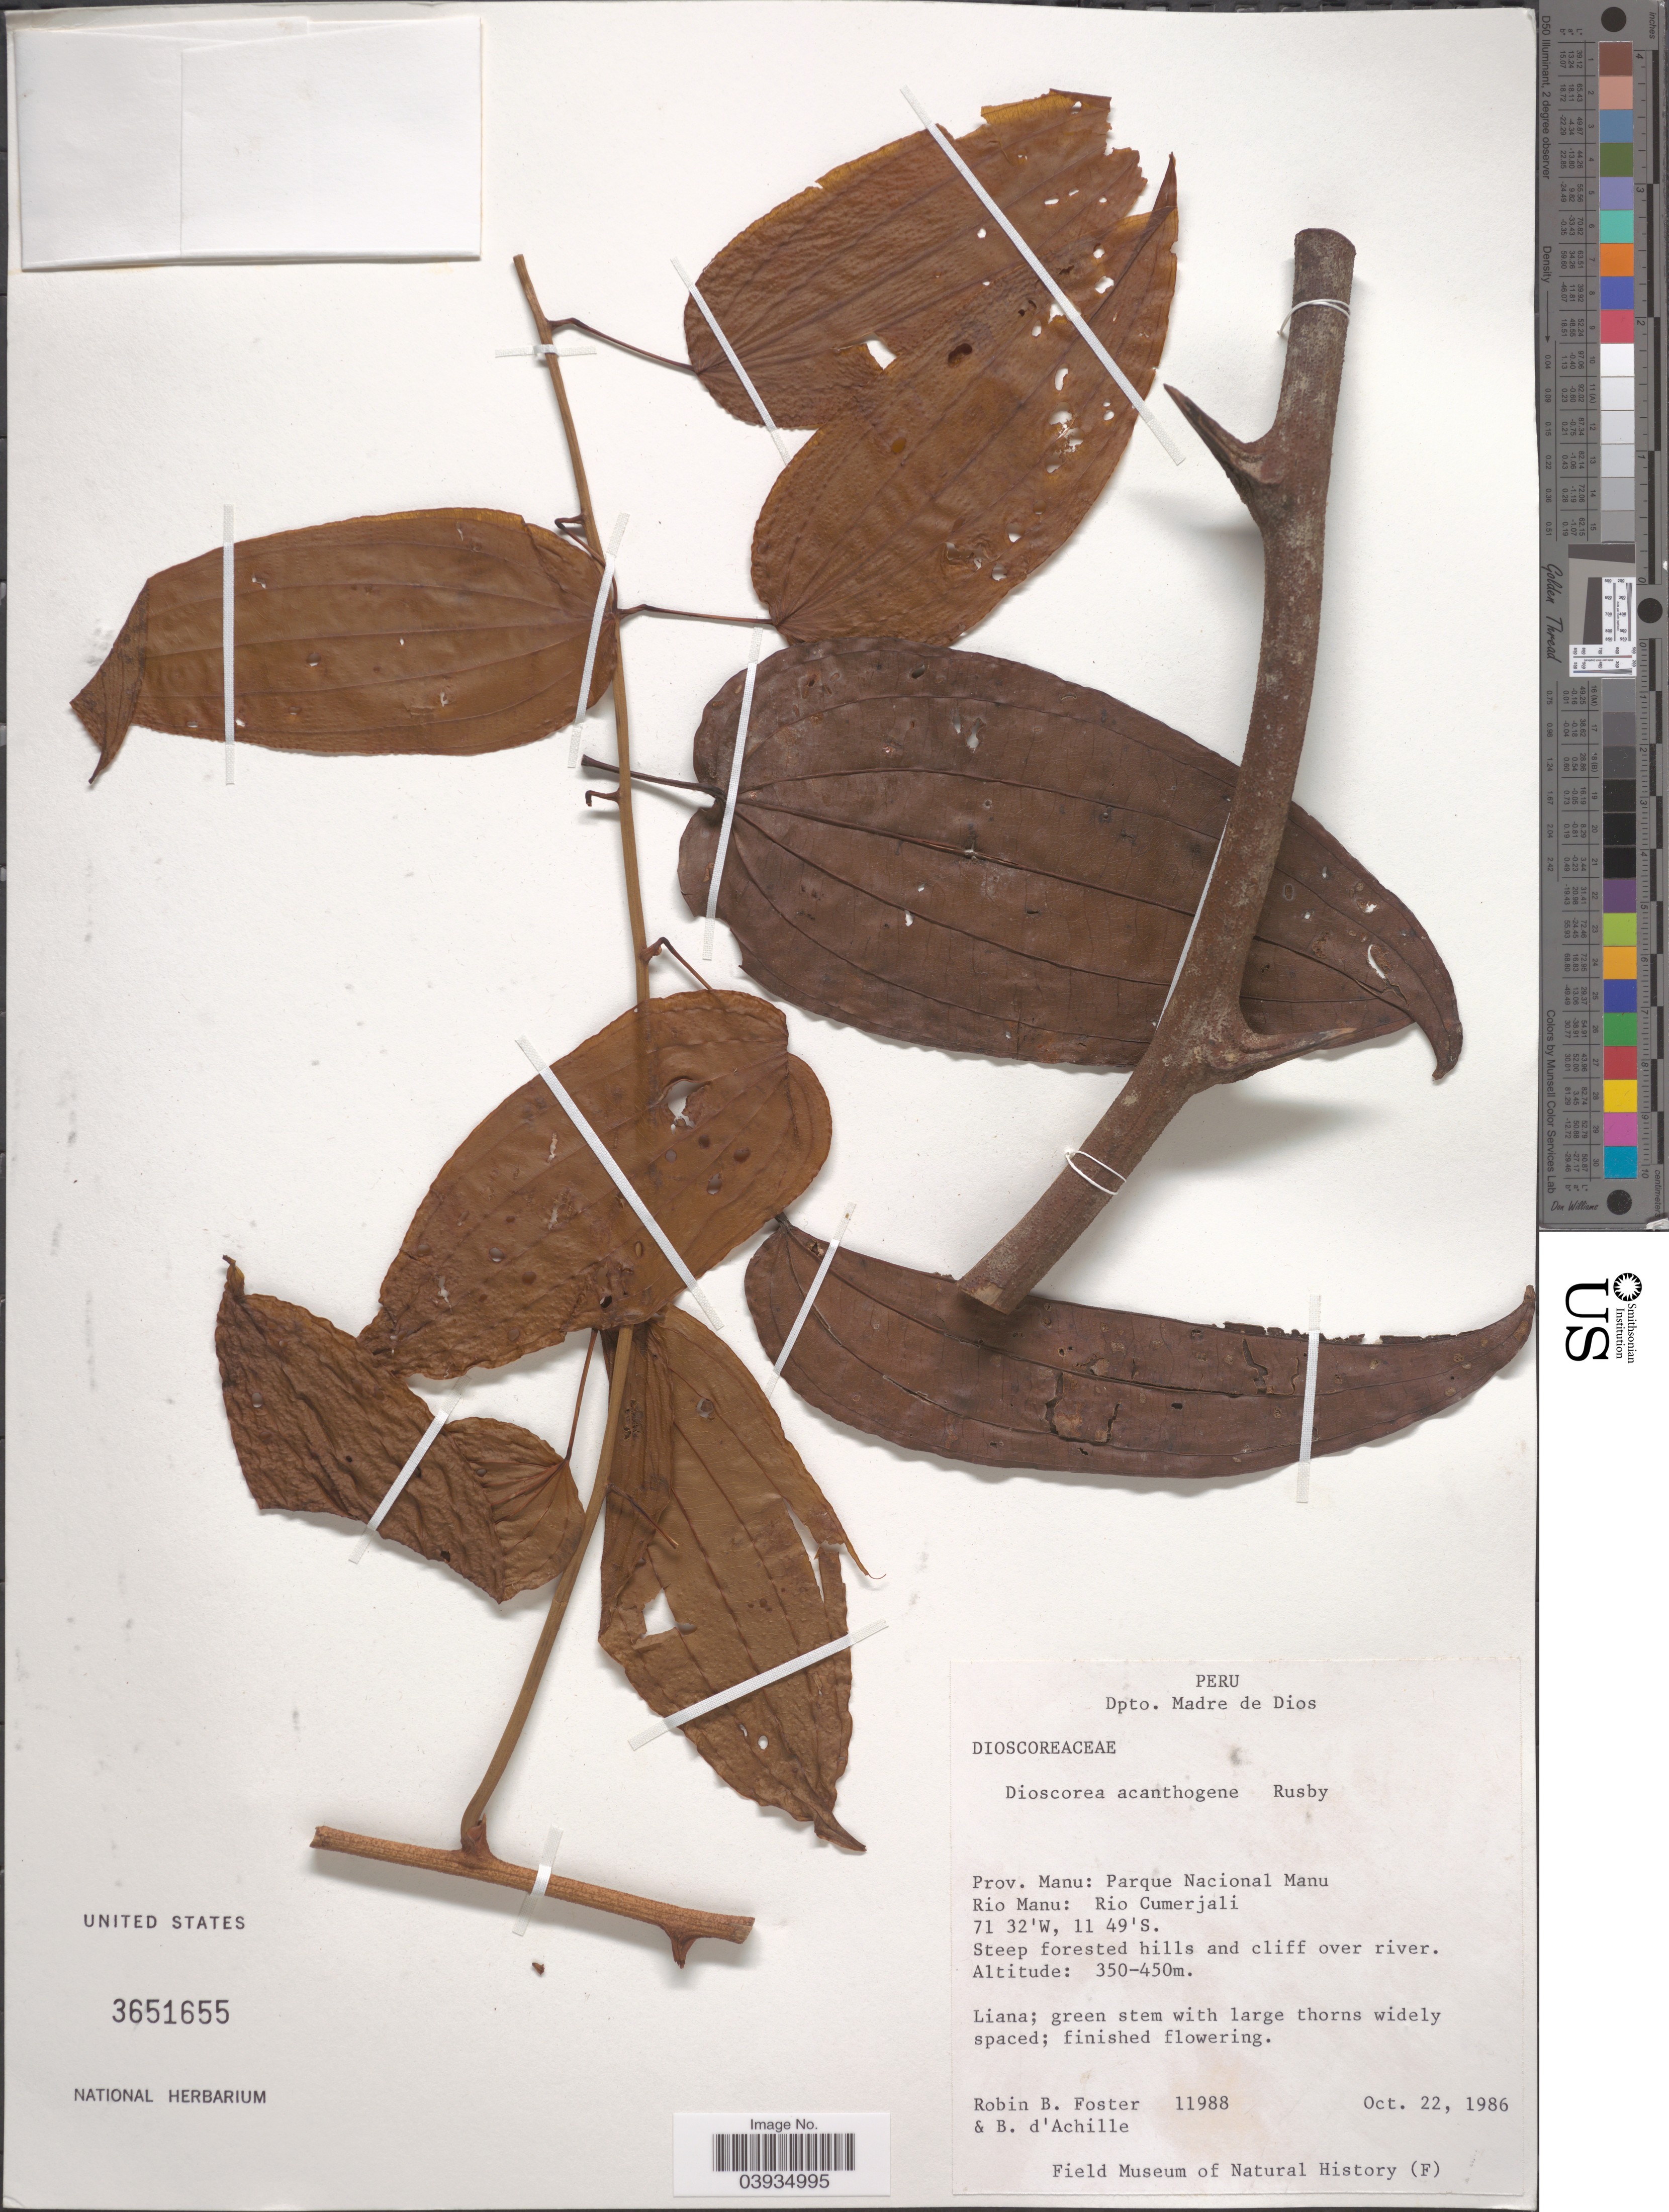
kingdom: Plantae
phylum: Tracheophyta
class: Liliopsida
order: Dioscoreales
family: Dioscoreaceae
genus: Dioscorea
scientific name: Dioscorea acanthogene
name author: Rusby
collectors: R. B. Foster & B. d'Achille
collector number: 11988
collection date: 1986-10-22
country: Peru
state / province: Madre de Dios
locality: Dpto. Madre de Dios. Prov. Manu: Parque Nacional Manu. Rio Manu: Rio Cumerjali.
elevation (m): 350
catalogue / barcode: US 3651655